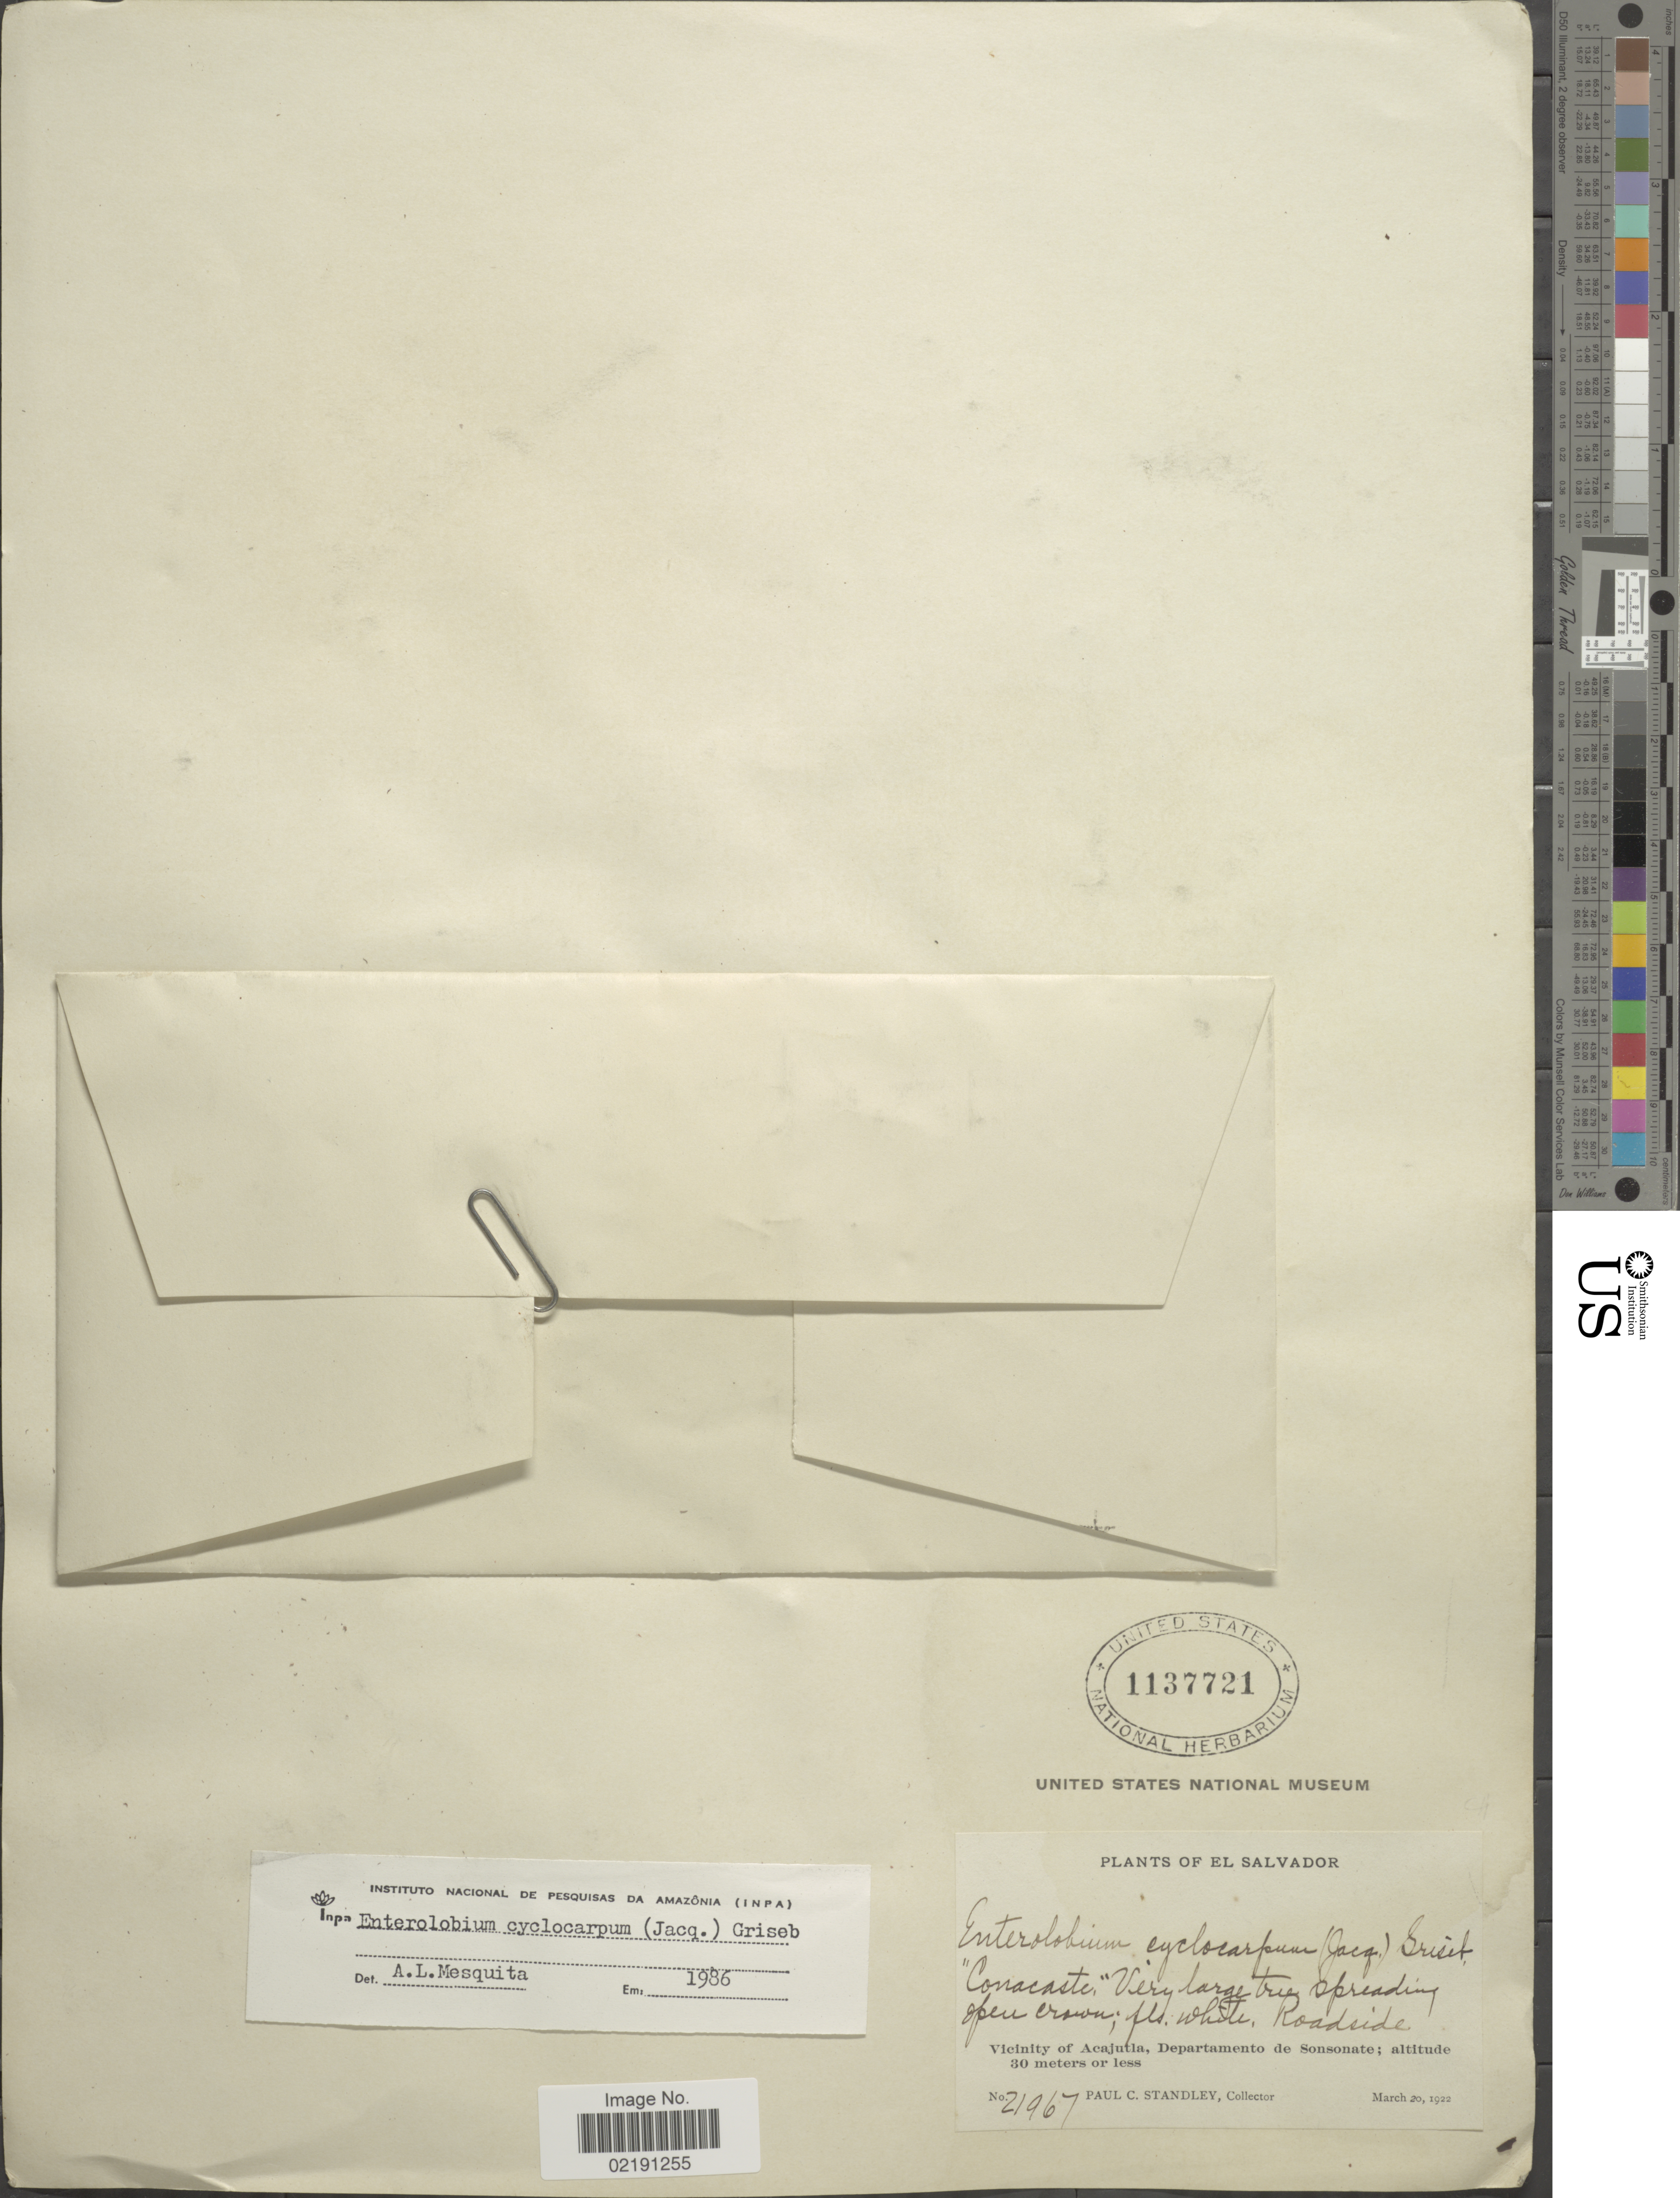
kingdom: Plantae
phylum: Tracheophyta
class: Magnoliopsida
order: Fabales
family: Fabaceae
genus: Enterolobium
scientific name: Enterolobium cyclocarpum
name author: (Jacq.) Griseb.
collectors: P. C. Standley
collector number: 21967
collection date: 1922-03-20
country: El Salvador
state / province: Sonsonate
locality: Vicinity of Acajutla, Departamento de Sonsonate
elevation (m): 30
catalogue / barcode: US 1137721